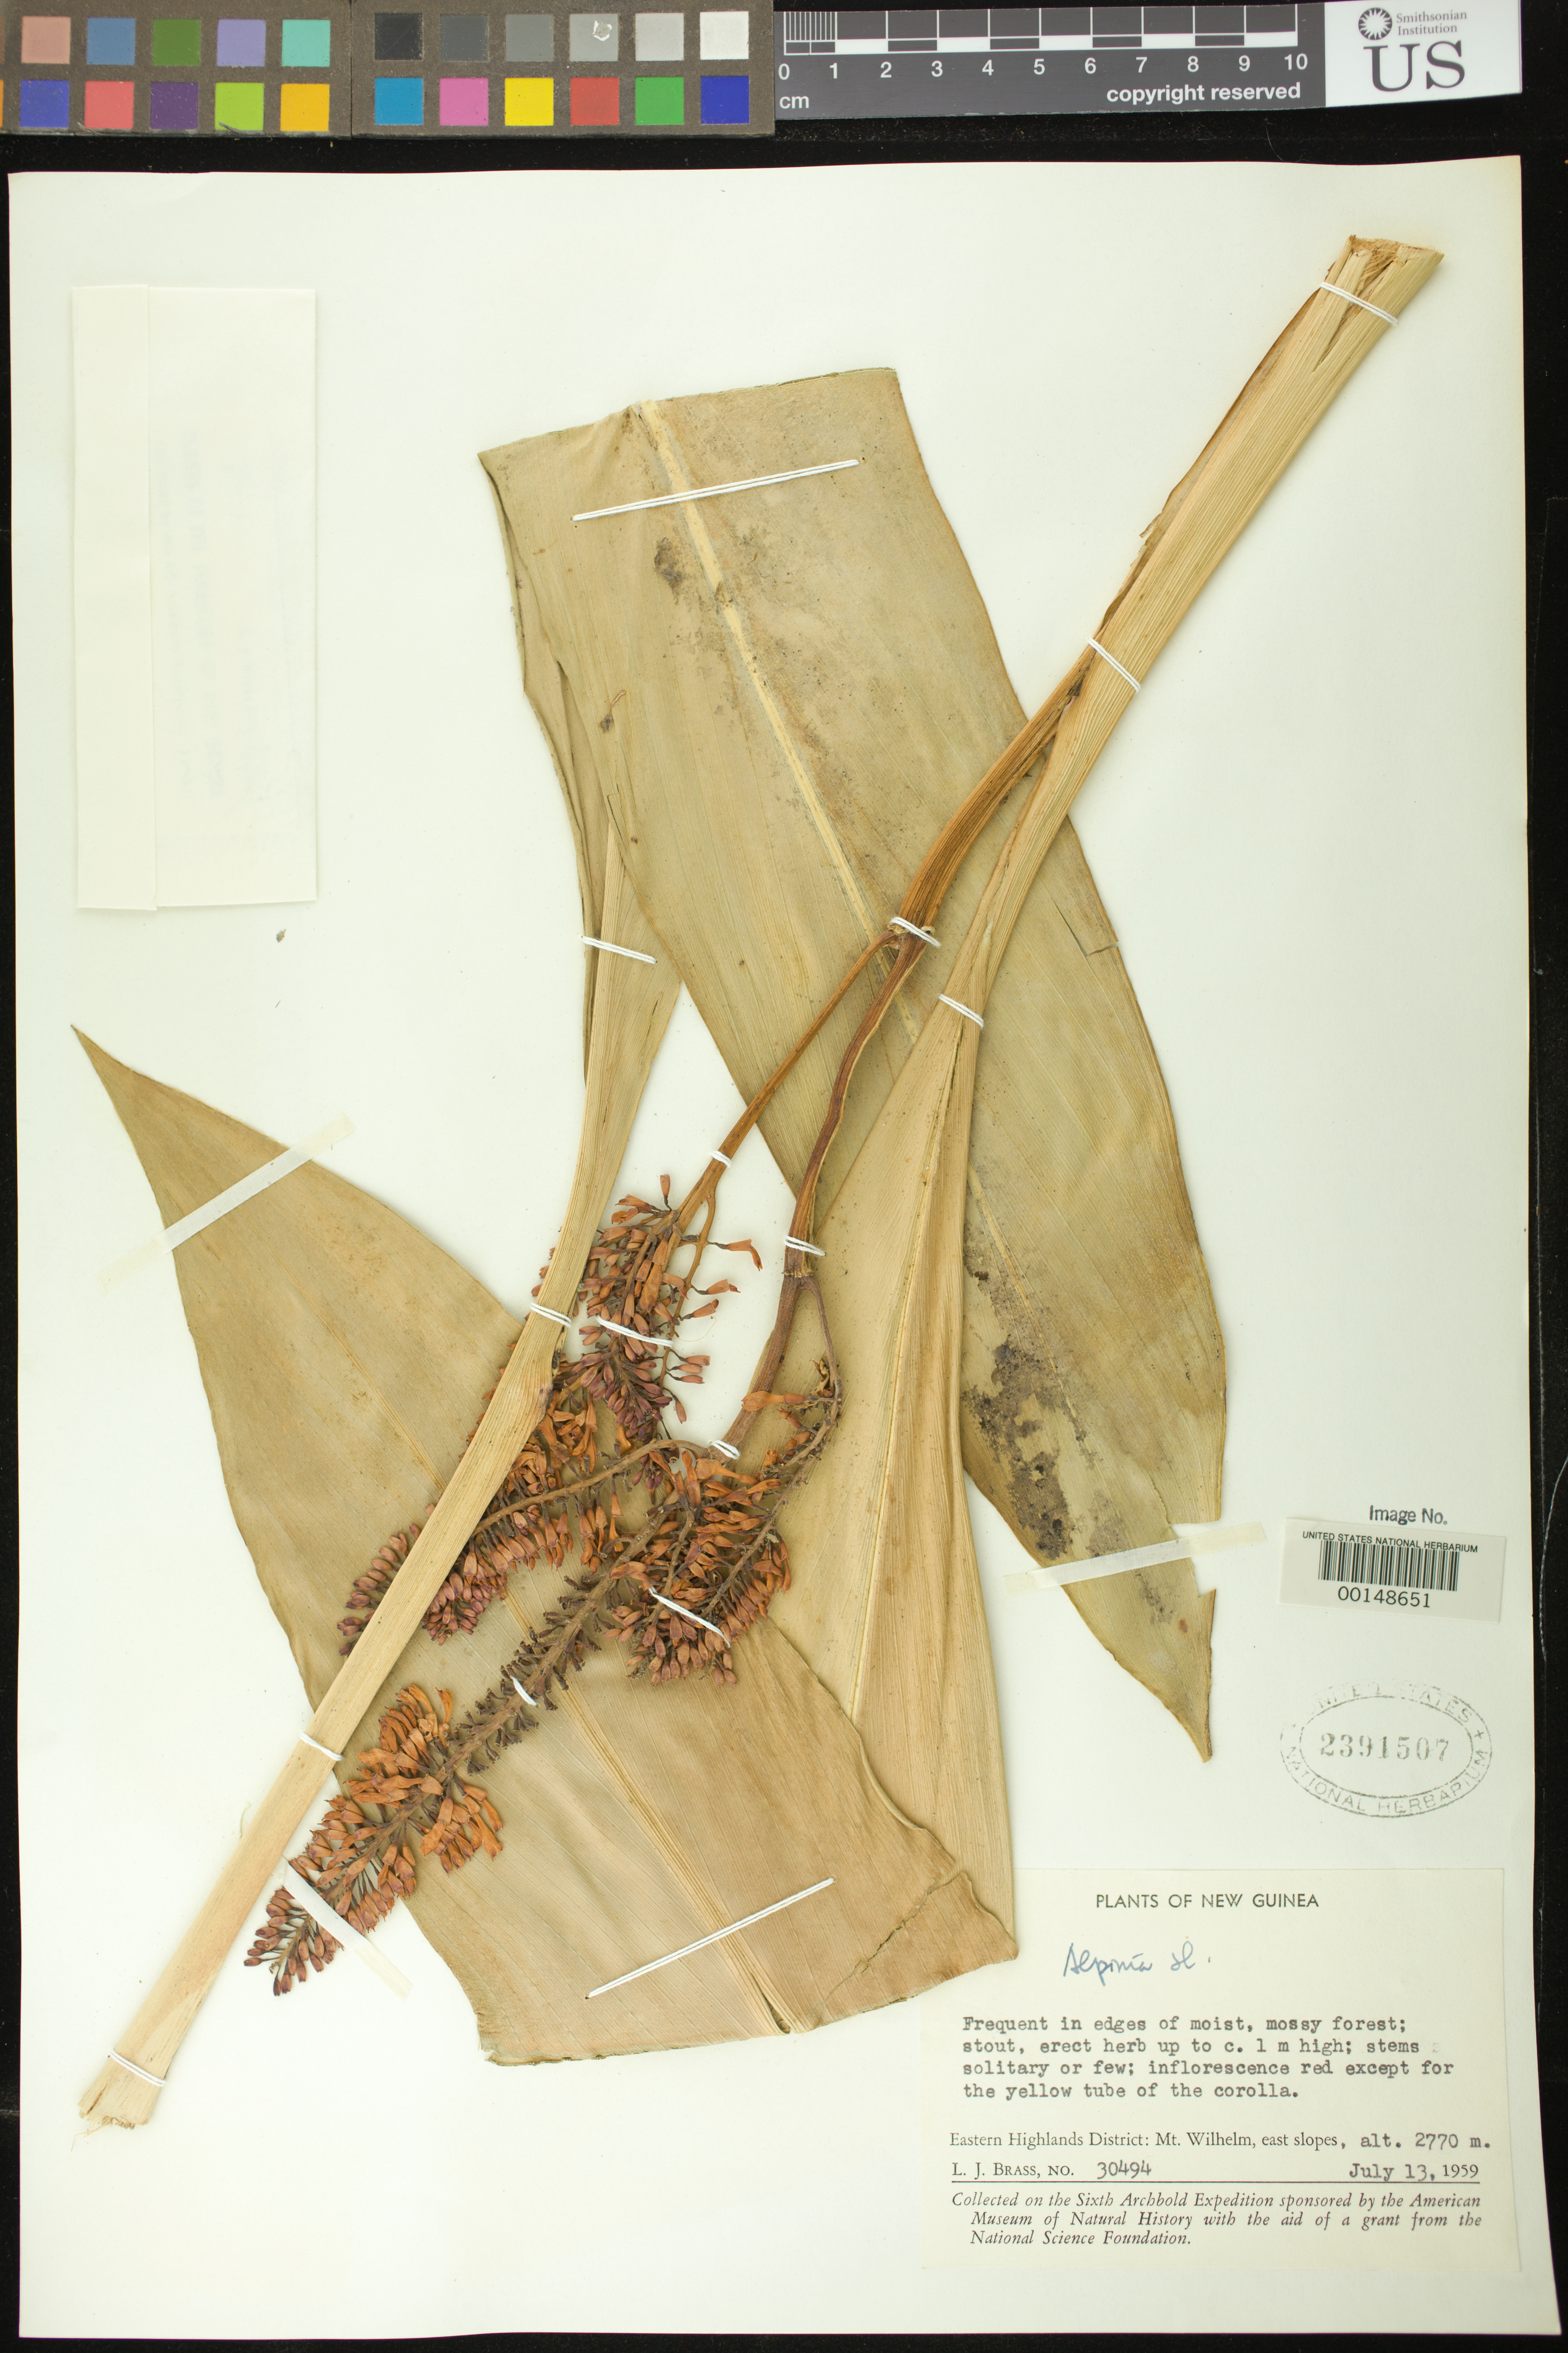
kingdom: Plantae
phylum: Tracheophyta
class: Liliopsida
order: Zingiberales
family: Zingiberaceae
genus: Alpinia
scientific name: Alpinia sp.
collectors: L. J. Brass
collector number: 30494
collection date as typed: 13 Jul 1959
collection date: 1959-07-13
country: Papua New Guinea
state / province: Eastern Highlands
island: New Guinea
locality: Mt. wilhelm, east slopes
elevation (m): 2770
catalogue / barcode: US 2391507